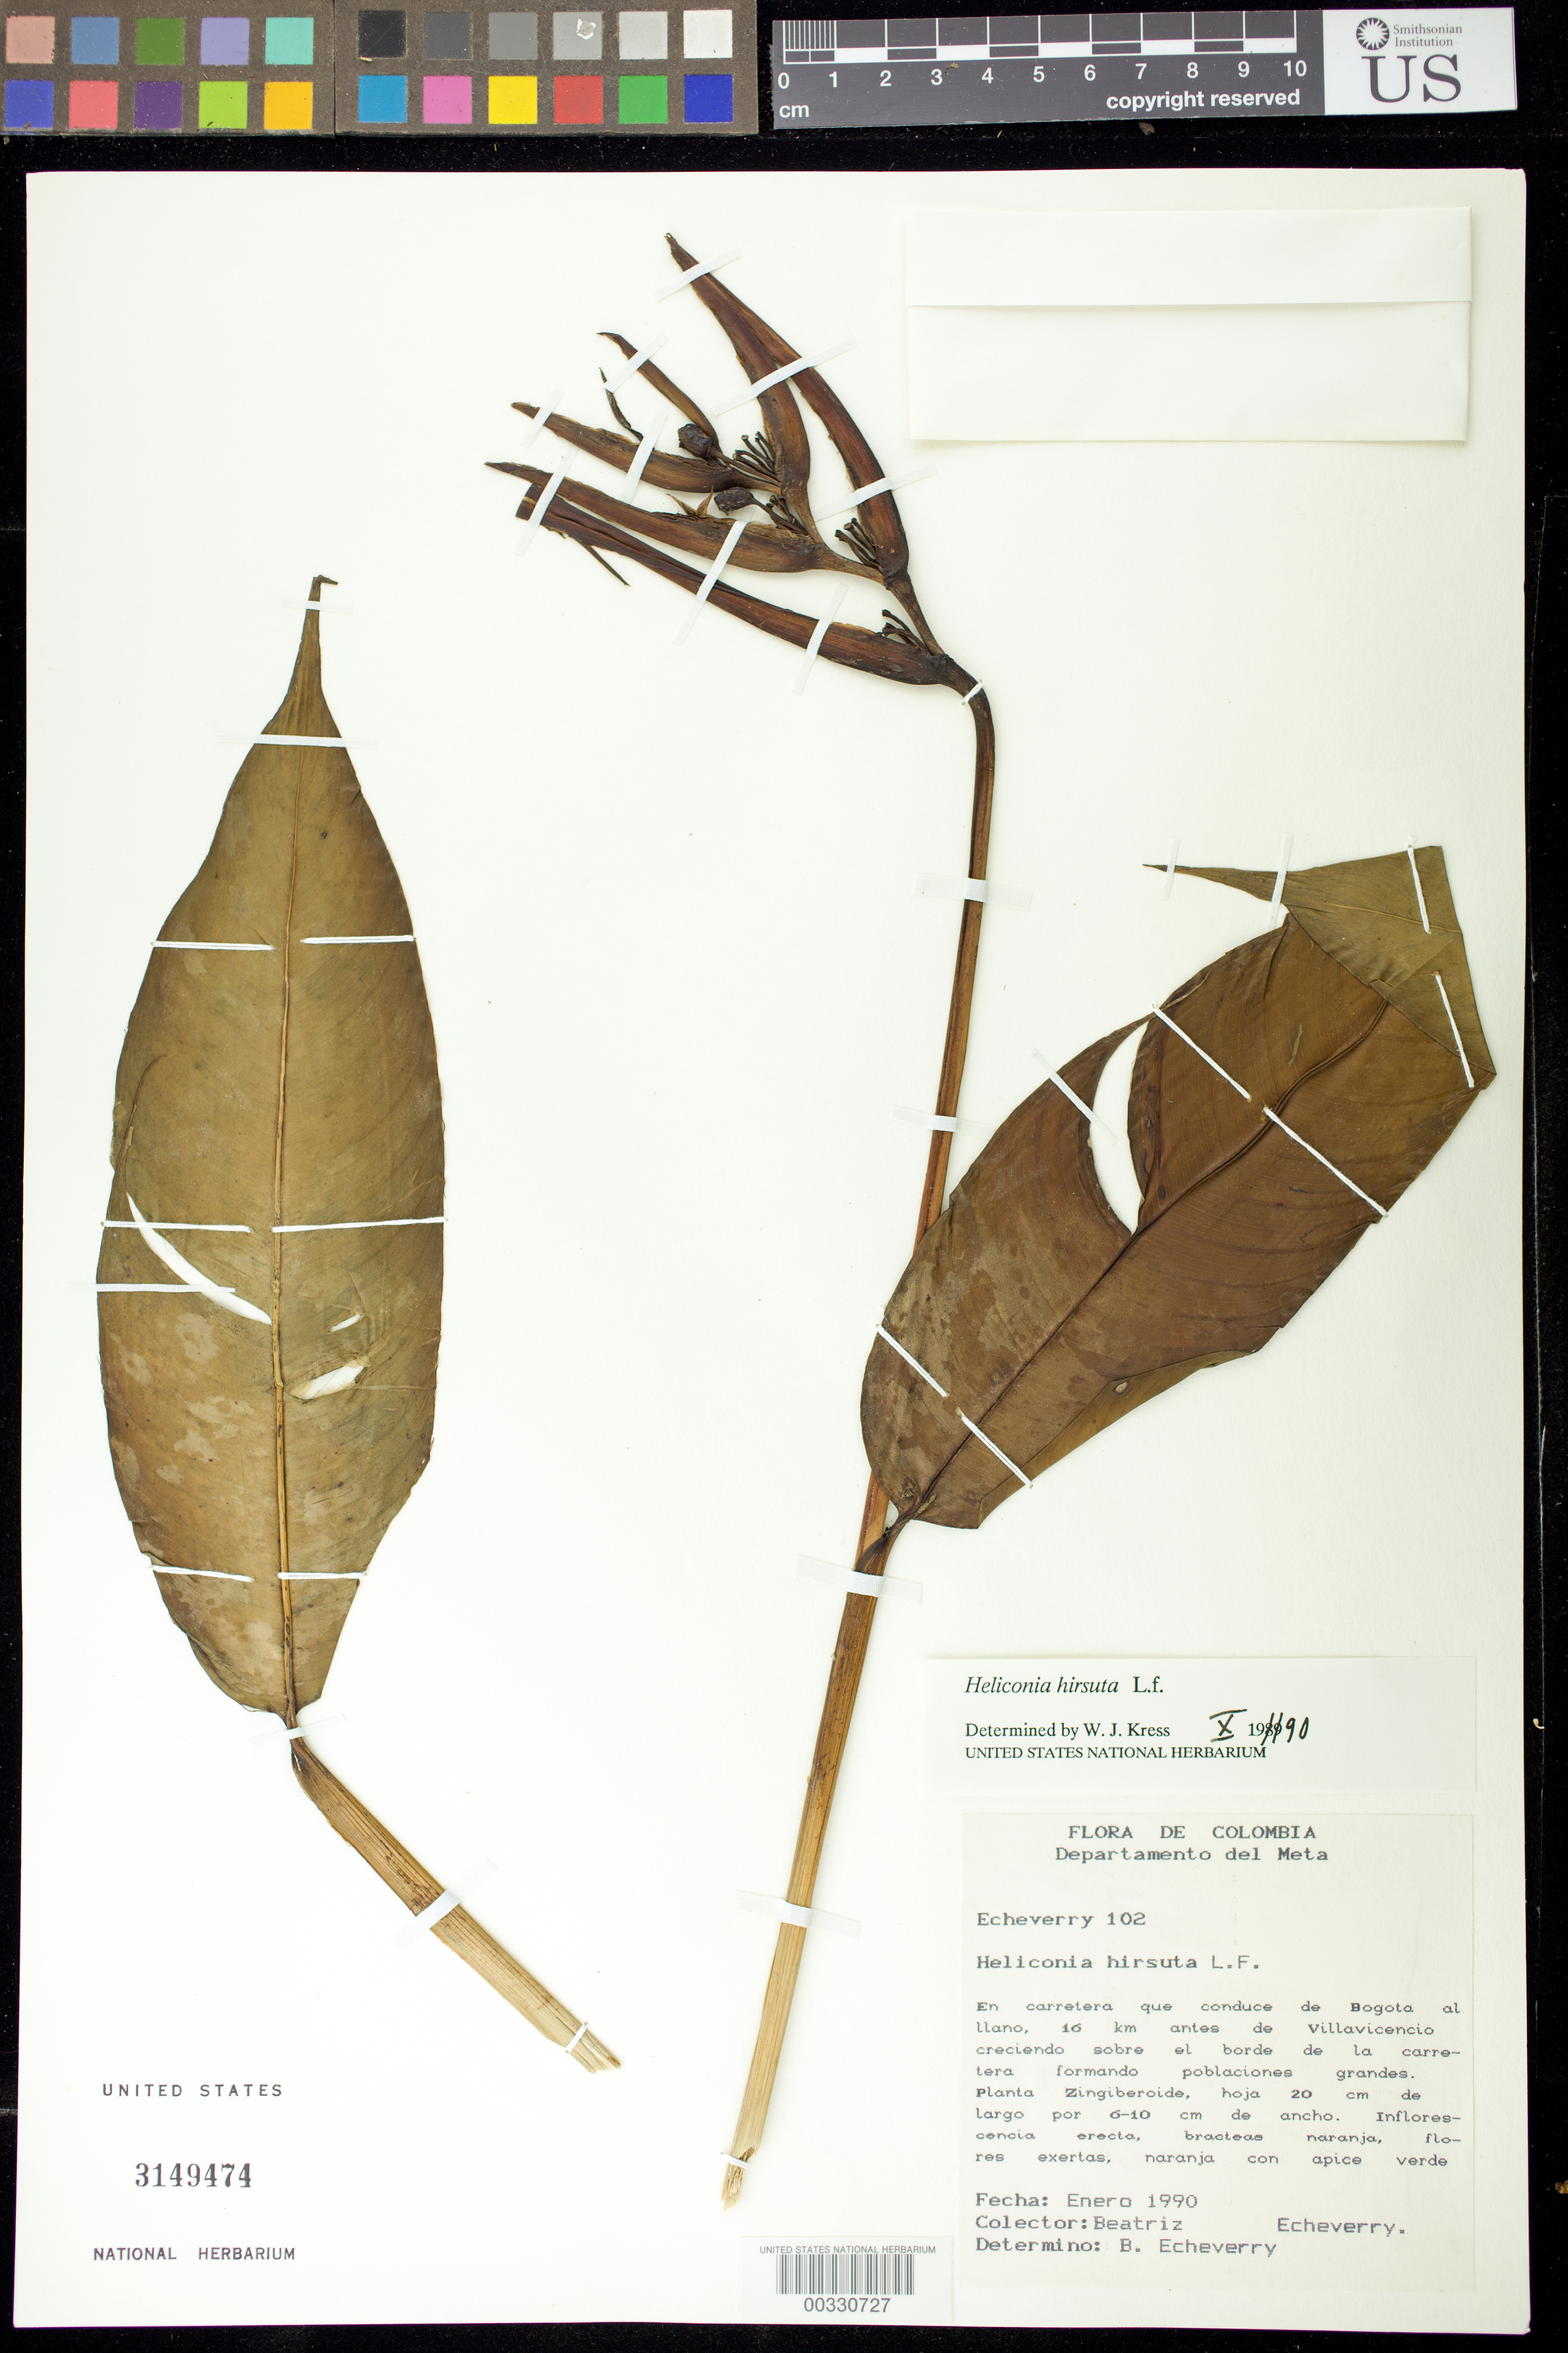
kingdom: Plantae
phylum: Tracheophyta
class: Liliopsida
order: Zingiberales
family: Heliconiaceae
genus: Heliconia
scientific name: Heliconia hirsuta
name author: L. f.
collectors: B. Echeverry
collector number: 102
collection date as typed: Jan 1990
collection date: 1990-01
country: Colombia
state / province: Meta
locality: On highway from Bogota to Llano, 16 km before Villa Vicencia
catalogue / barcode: US 3149474